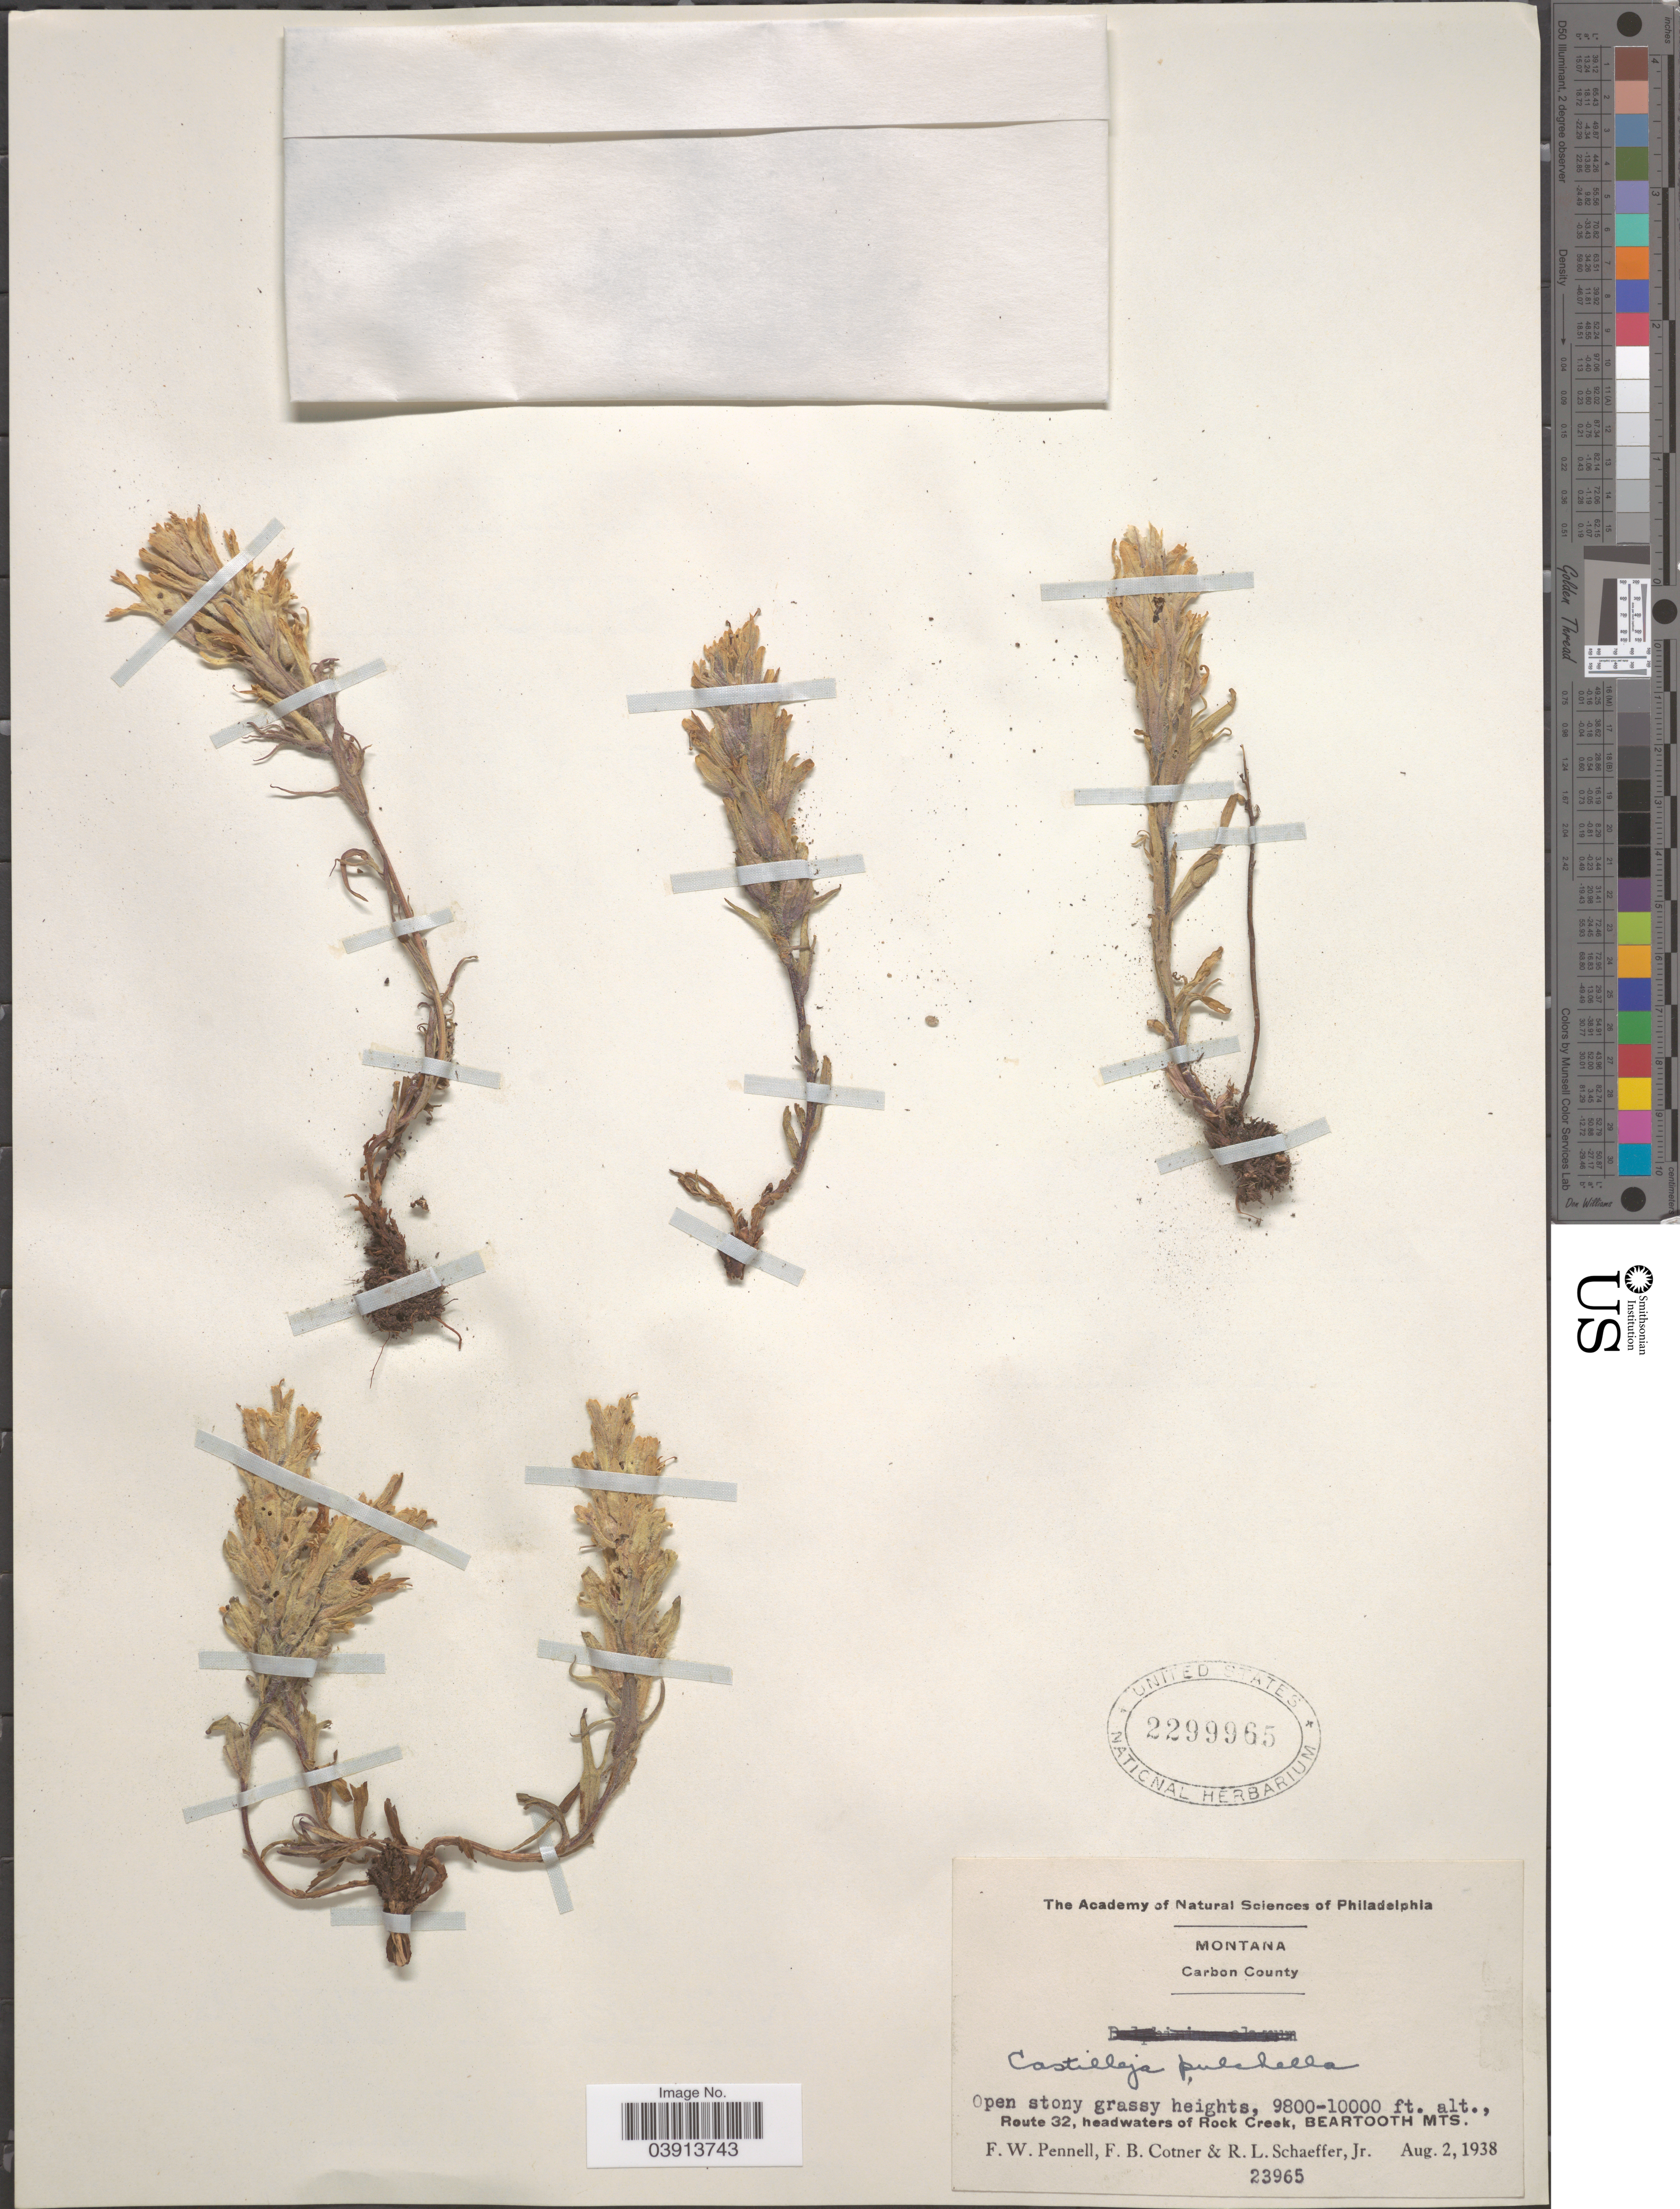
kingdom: Plantae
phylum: Tracheophyta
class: Magnoliopsida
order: Lamiales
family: Orobanchaceae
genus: Castilleja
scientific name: Castilleja pulchella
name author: Rydb.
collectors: F. W. Pennell, F. Cotner & R. L. Schaeffer Jr.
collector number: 23965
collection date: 1938-08-02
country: United States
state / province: Montana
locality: Carbon County. Route 32, headwaters of Rock Creek, Beartooth Mts.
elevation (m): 2987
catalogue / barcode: US 2299965